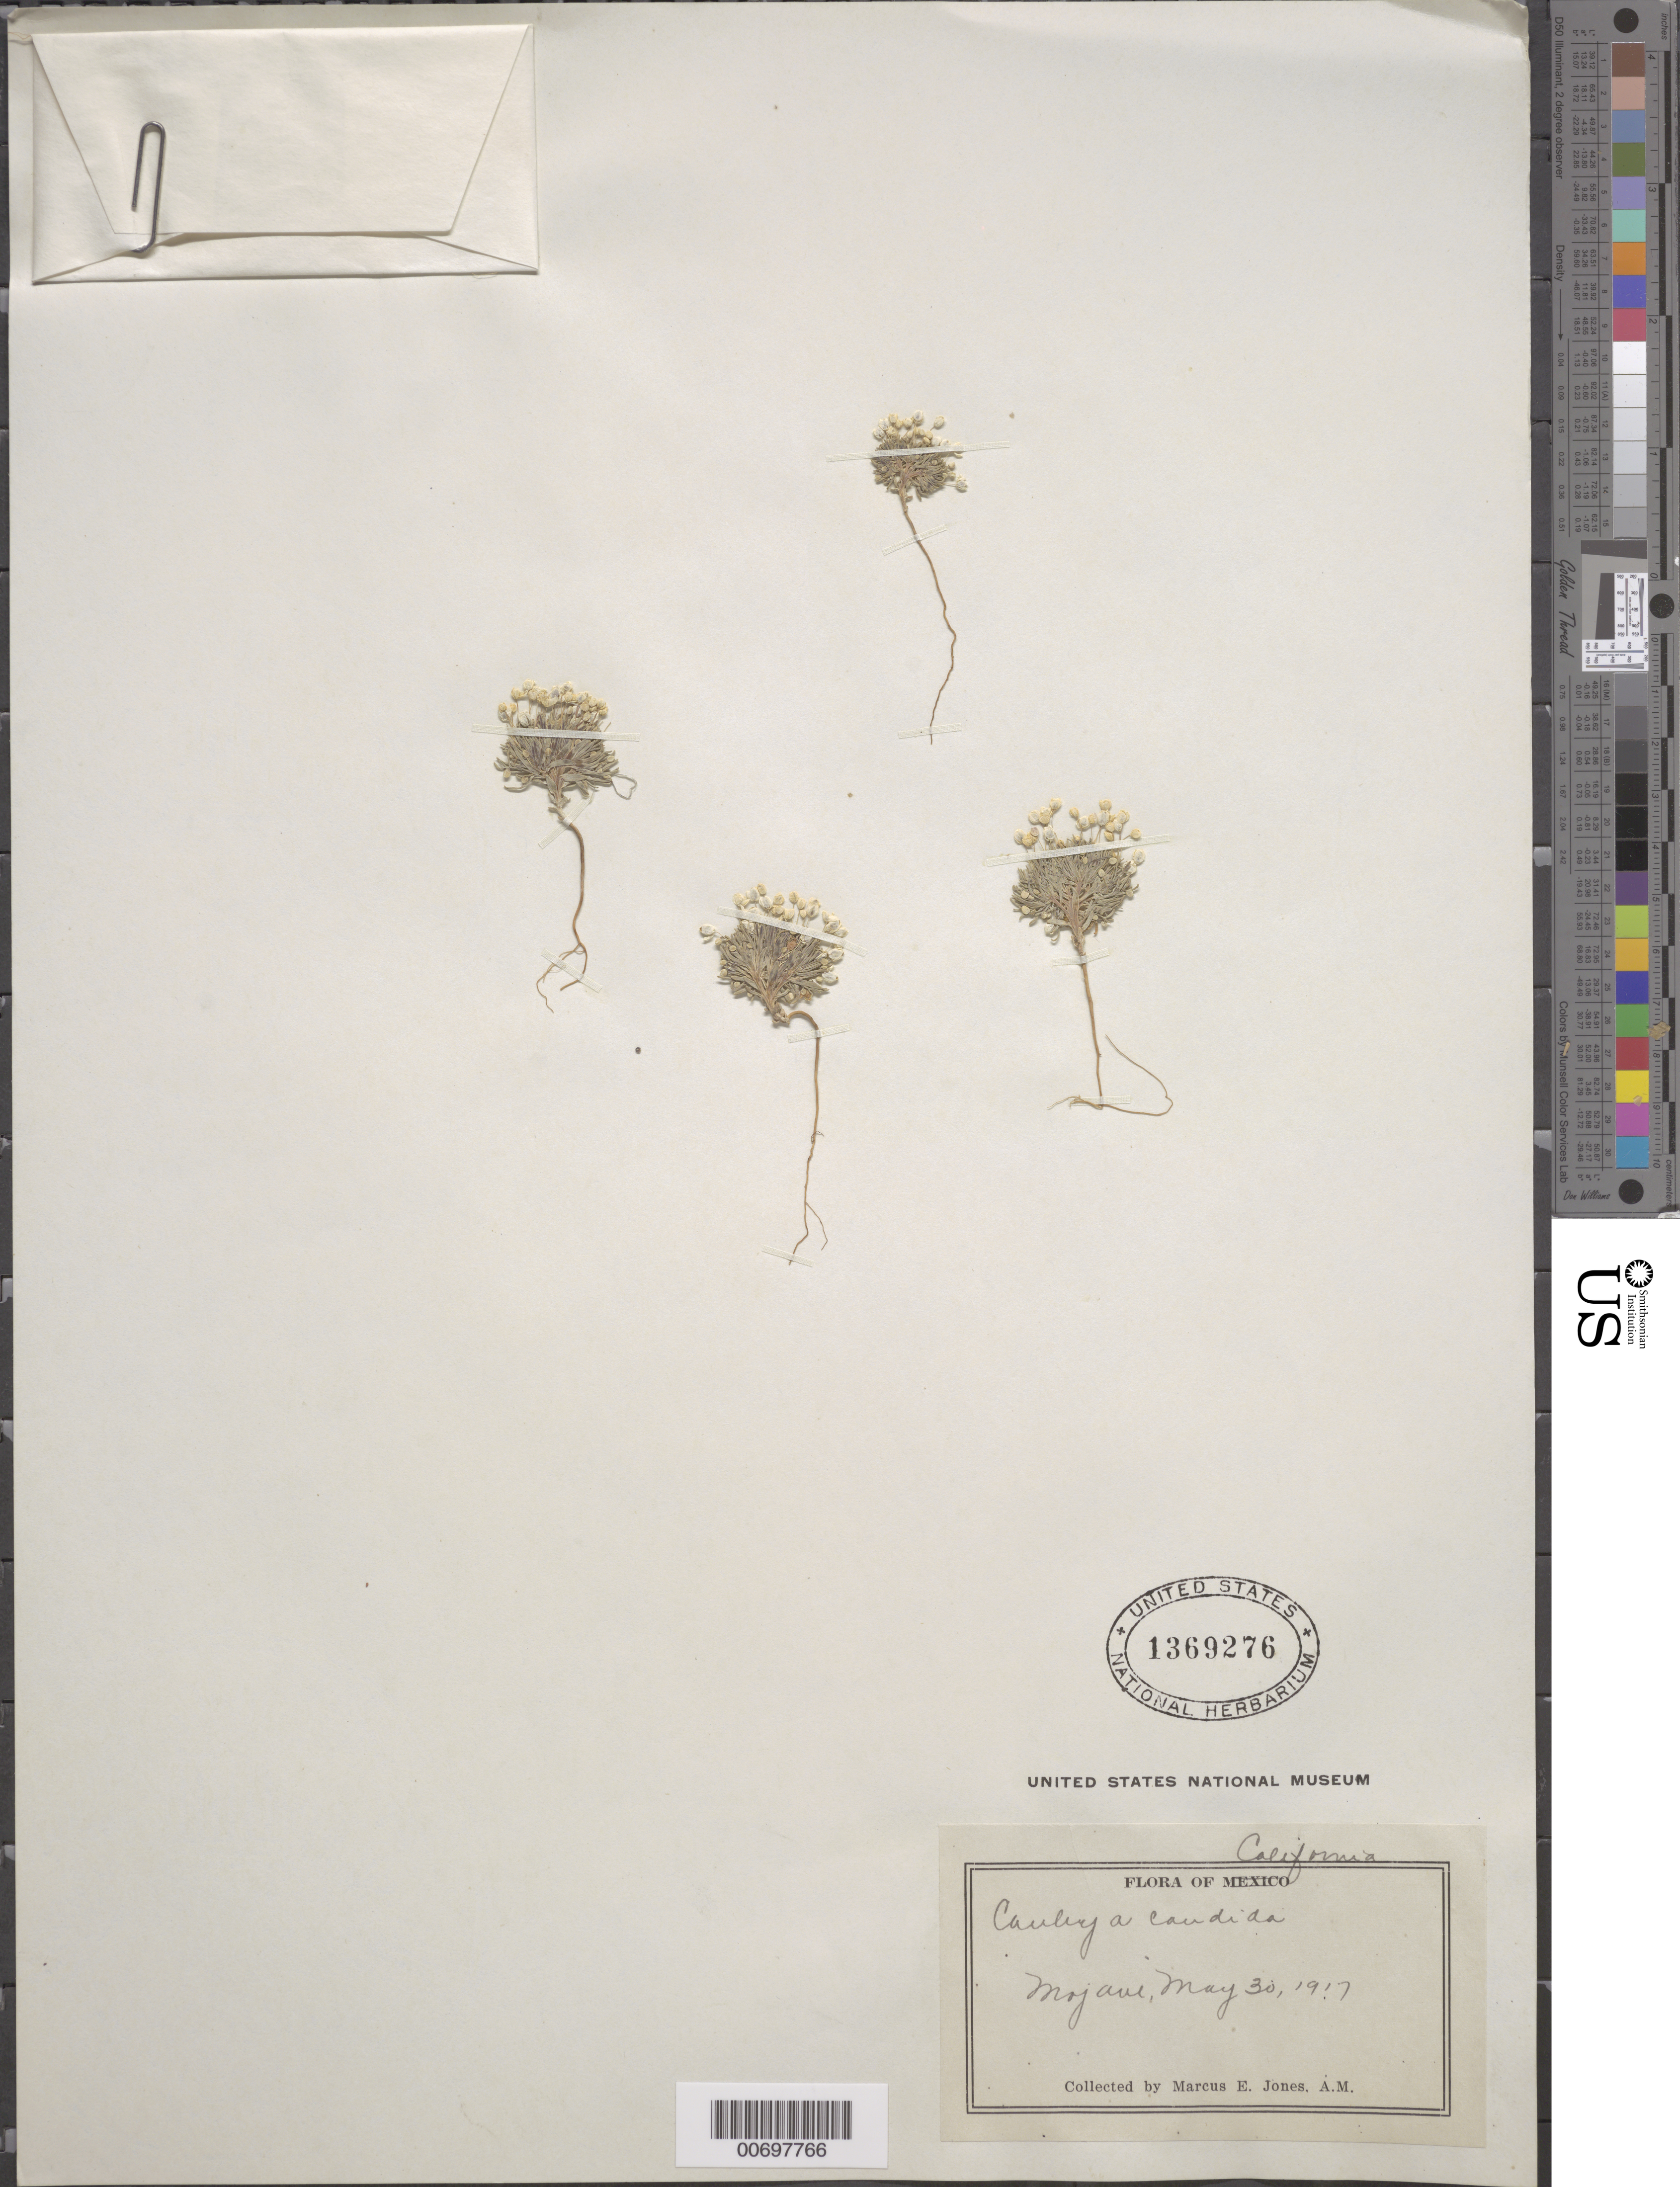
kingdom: Plantae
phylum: Tracheophyta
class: Magnoliopsida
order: Ranunculales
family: Papaveraceae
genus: Canbya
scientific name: Canbya candida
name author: Parry ex A. Gray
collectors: M. E. Jones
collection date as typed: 30 May 1917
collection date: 1917-05-30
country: United States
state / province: California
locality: Mojave.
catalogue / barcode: US 1369276